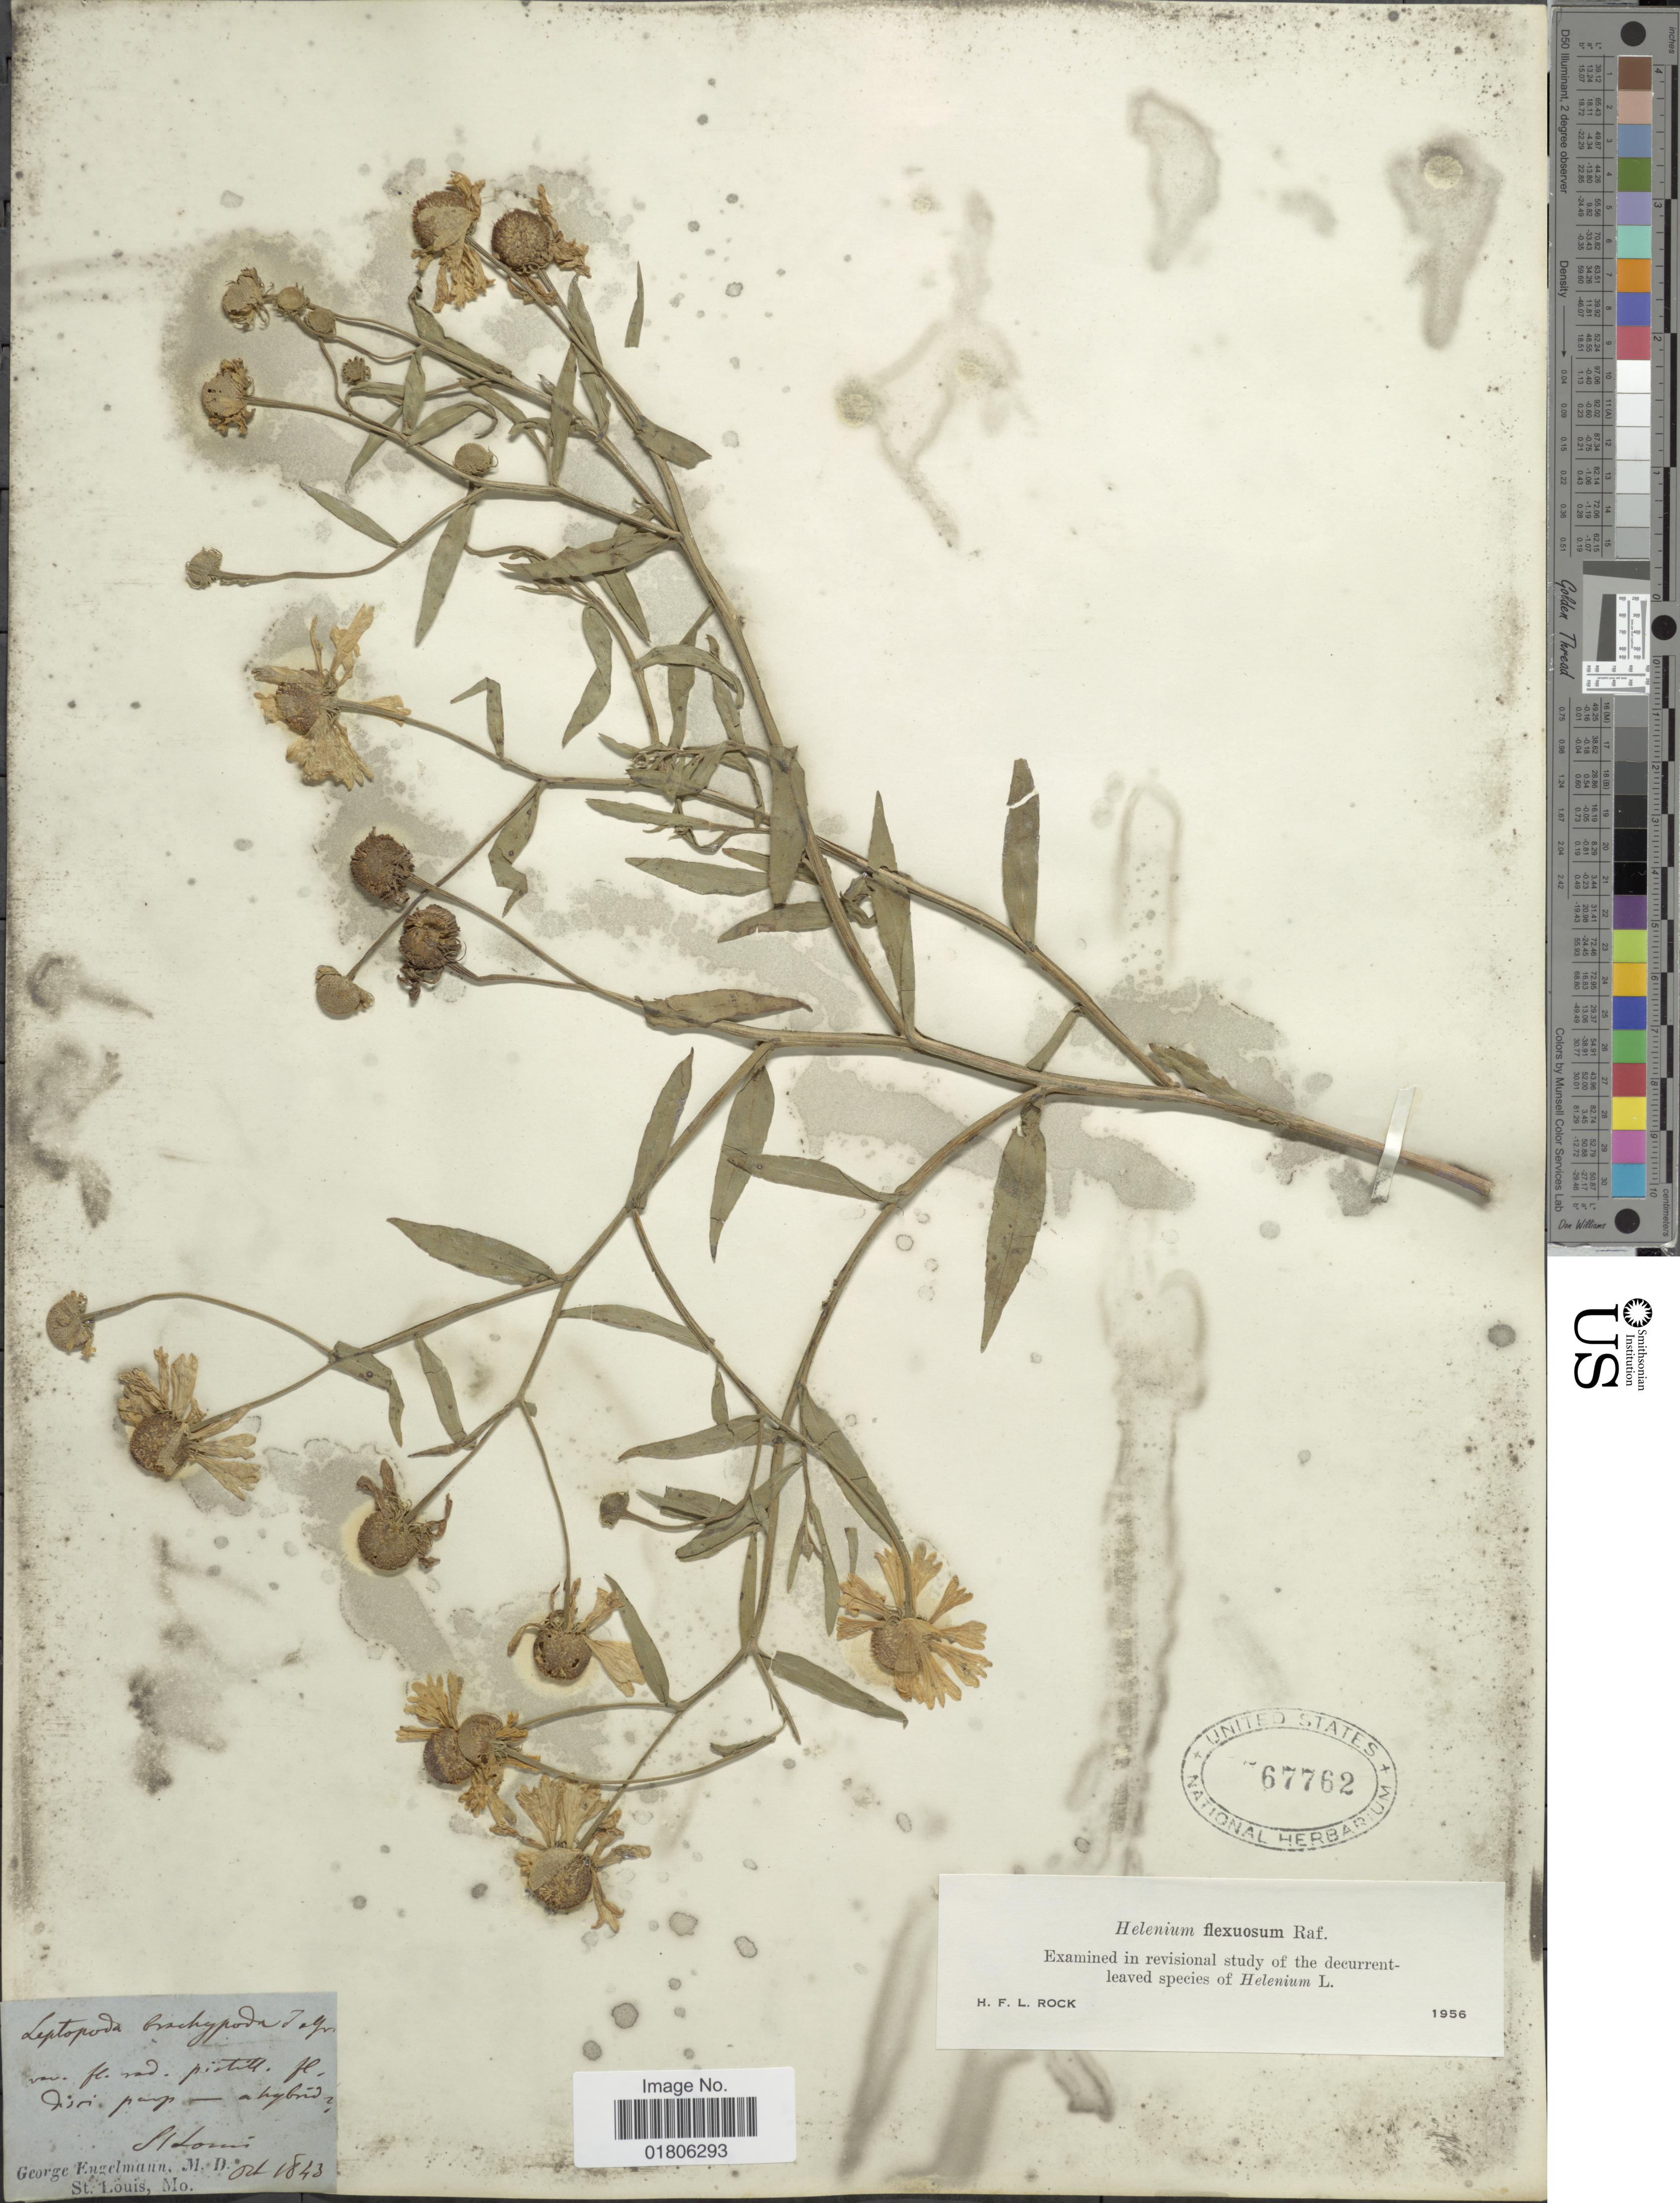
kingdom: Plantae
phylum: Tracheophyta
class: Magnoliopsida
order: Asterales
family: Asteraceae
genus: Helenium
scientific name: Helenium flexuosum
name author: Raf.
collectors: G. Engelmann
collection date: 1843-10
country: United States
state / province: Missouri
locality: St. Louis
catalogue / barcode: US 67762